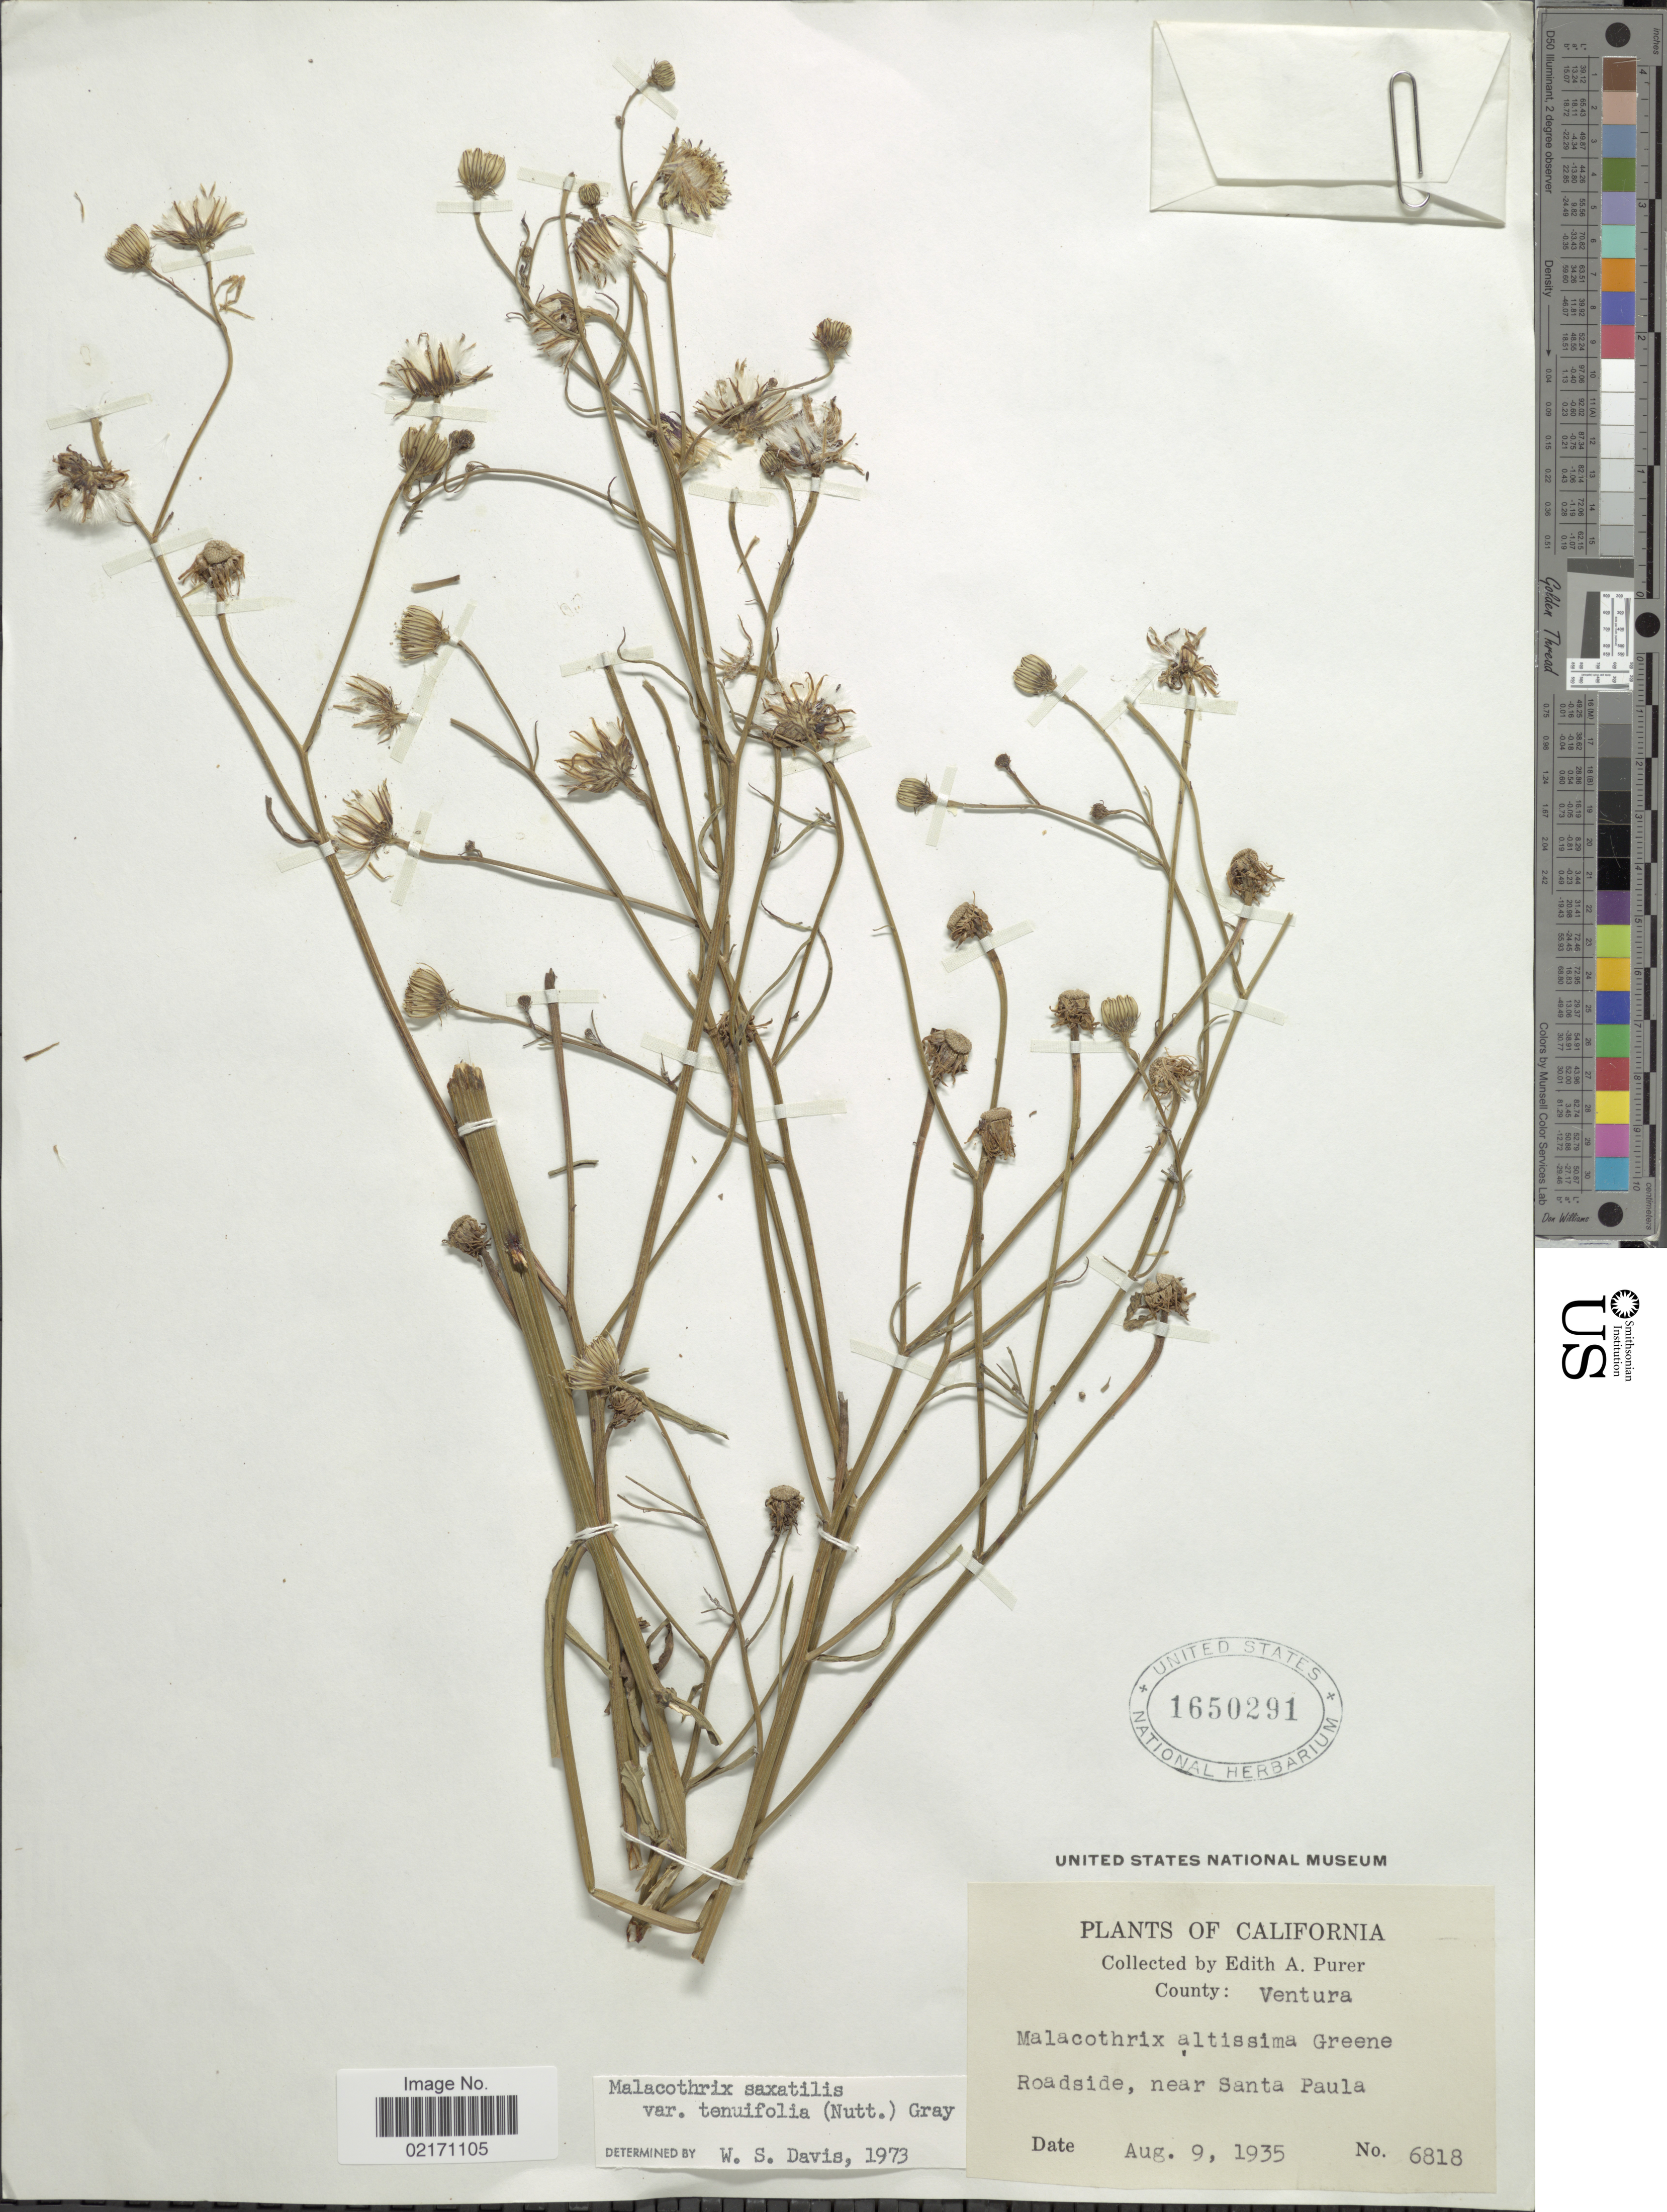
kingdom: Plantae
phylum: Tracheophyta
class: Magnoliopsida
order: Asterales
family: Asteraceae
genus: Malacothrix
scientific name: Malacothrix saxatilis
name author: Torr. & A. Gray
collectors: E. Purer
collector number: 6818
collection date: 1935-08-09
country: United States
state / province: California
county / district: Ventura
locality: County Ventura, near Santa Paula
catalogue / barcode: US 1650291